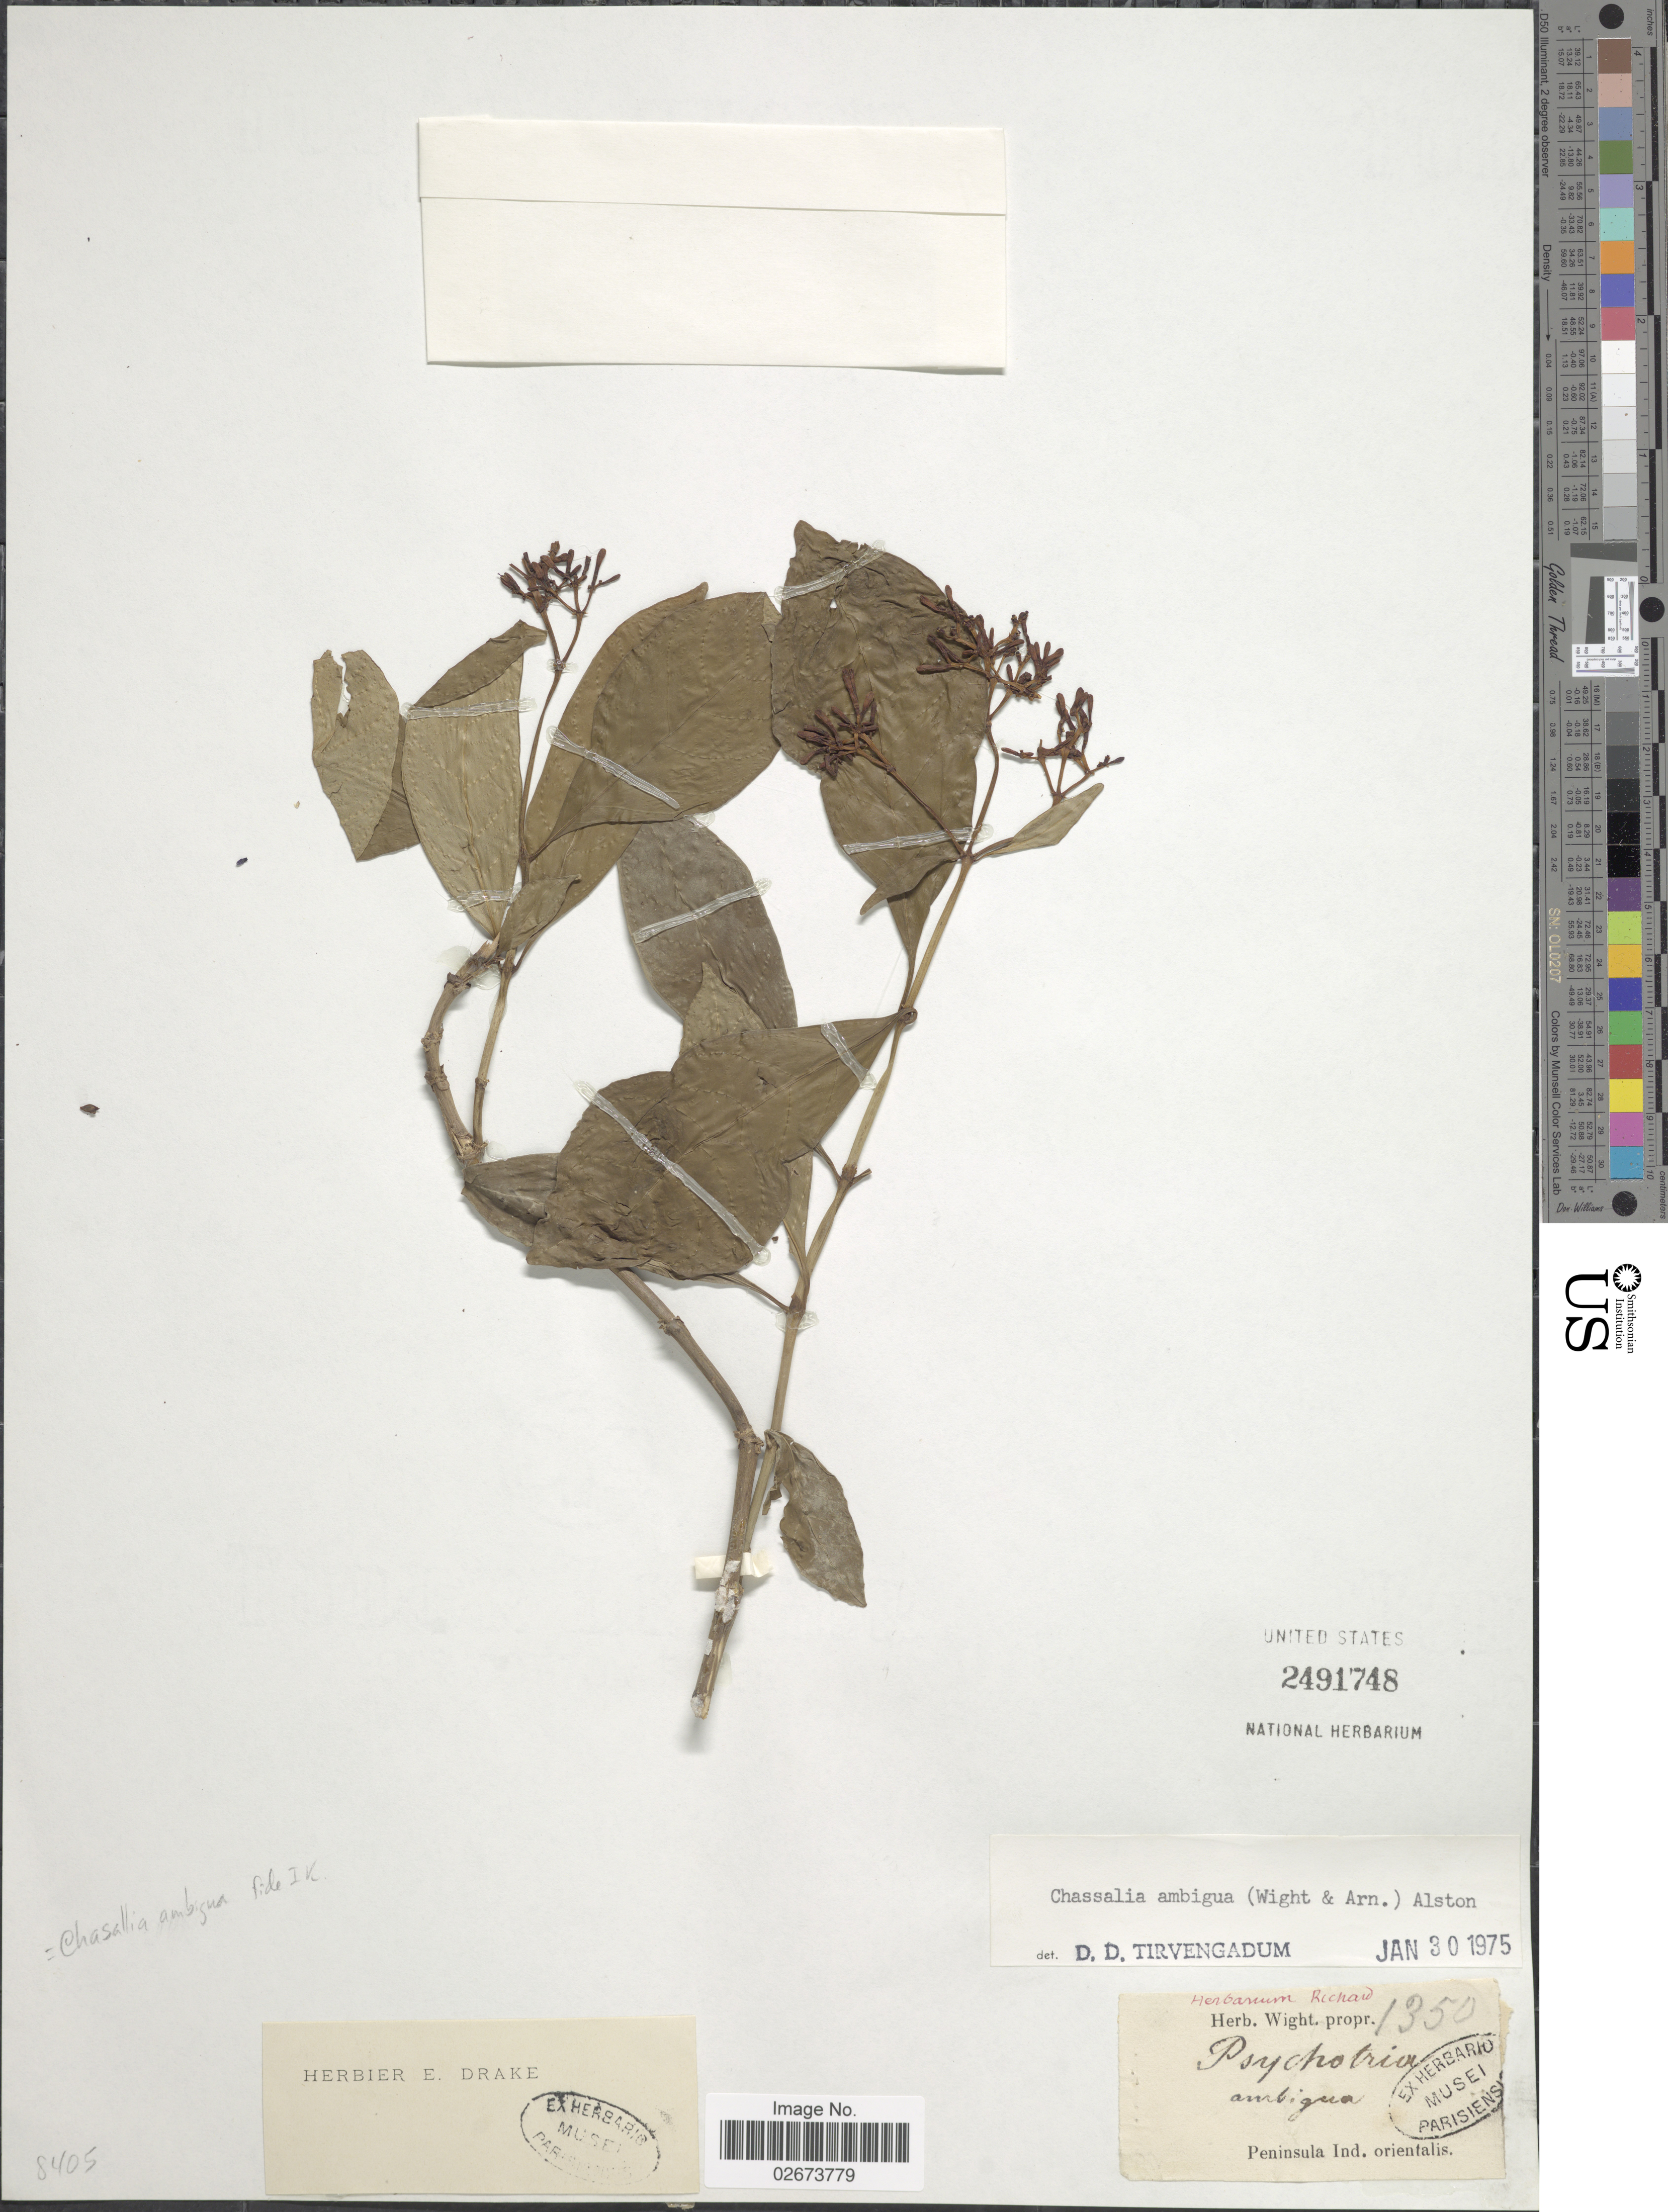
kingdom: Plantae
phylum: Tracheophyta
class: Magnoliopsida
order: Gentianales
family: Rubiaceae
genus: Chassalia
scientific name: Chassalia ambigua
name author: (Wight & Arn.) Alston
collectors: ex Herb. Wright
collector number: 1350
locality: Penisula Ind. orientalis.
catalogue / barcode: US 2491748